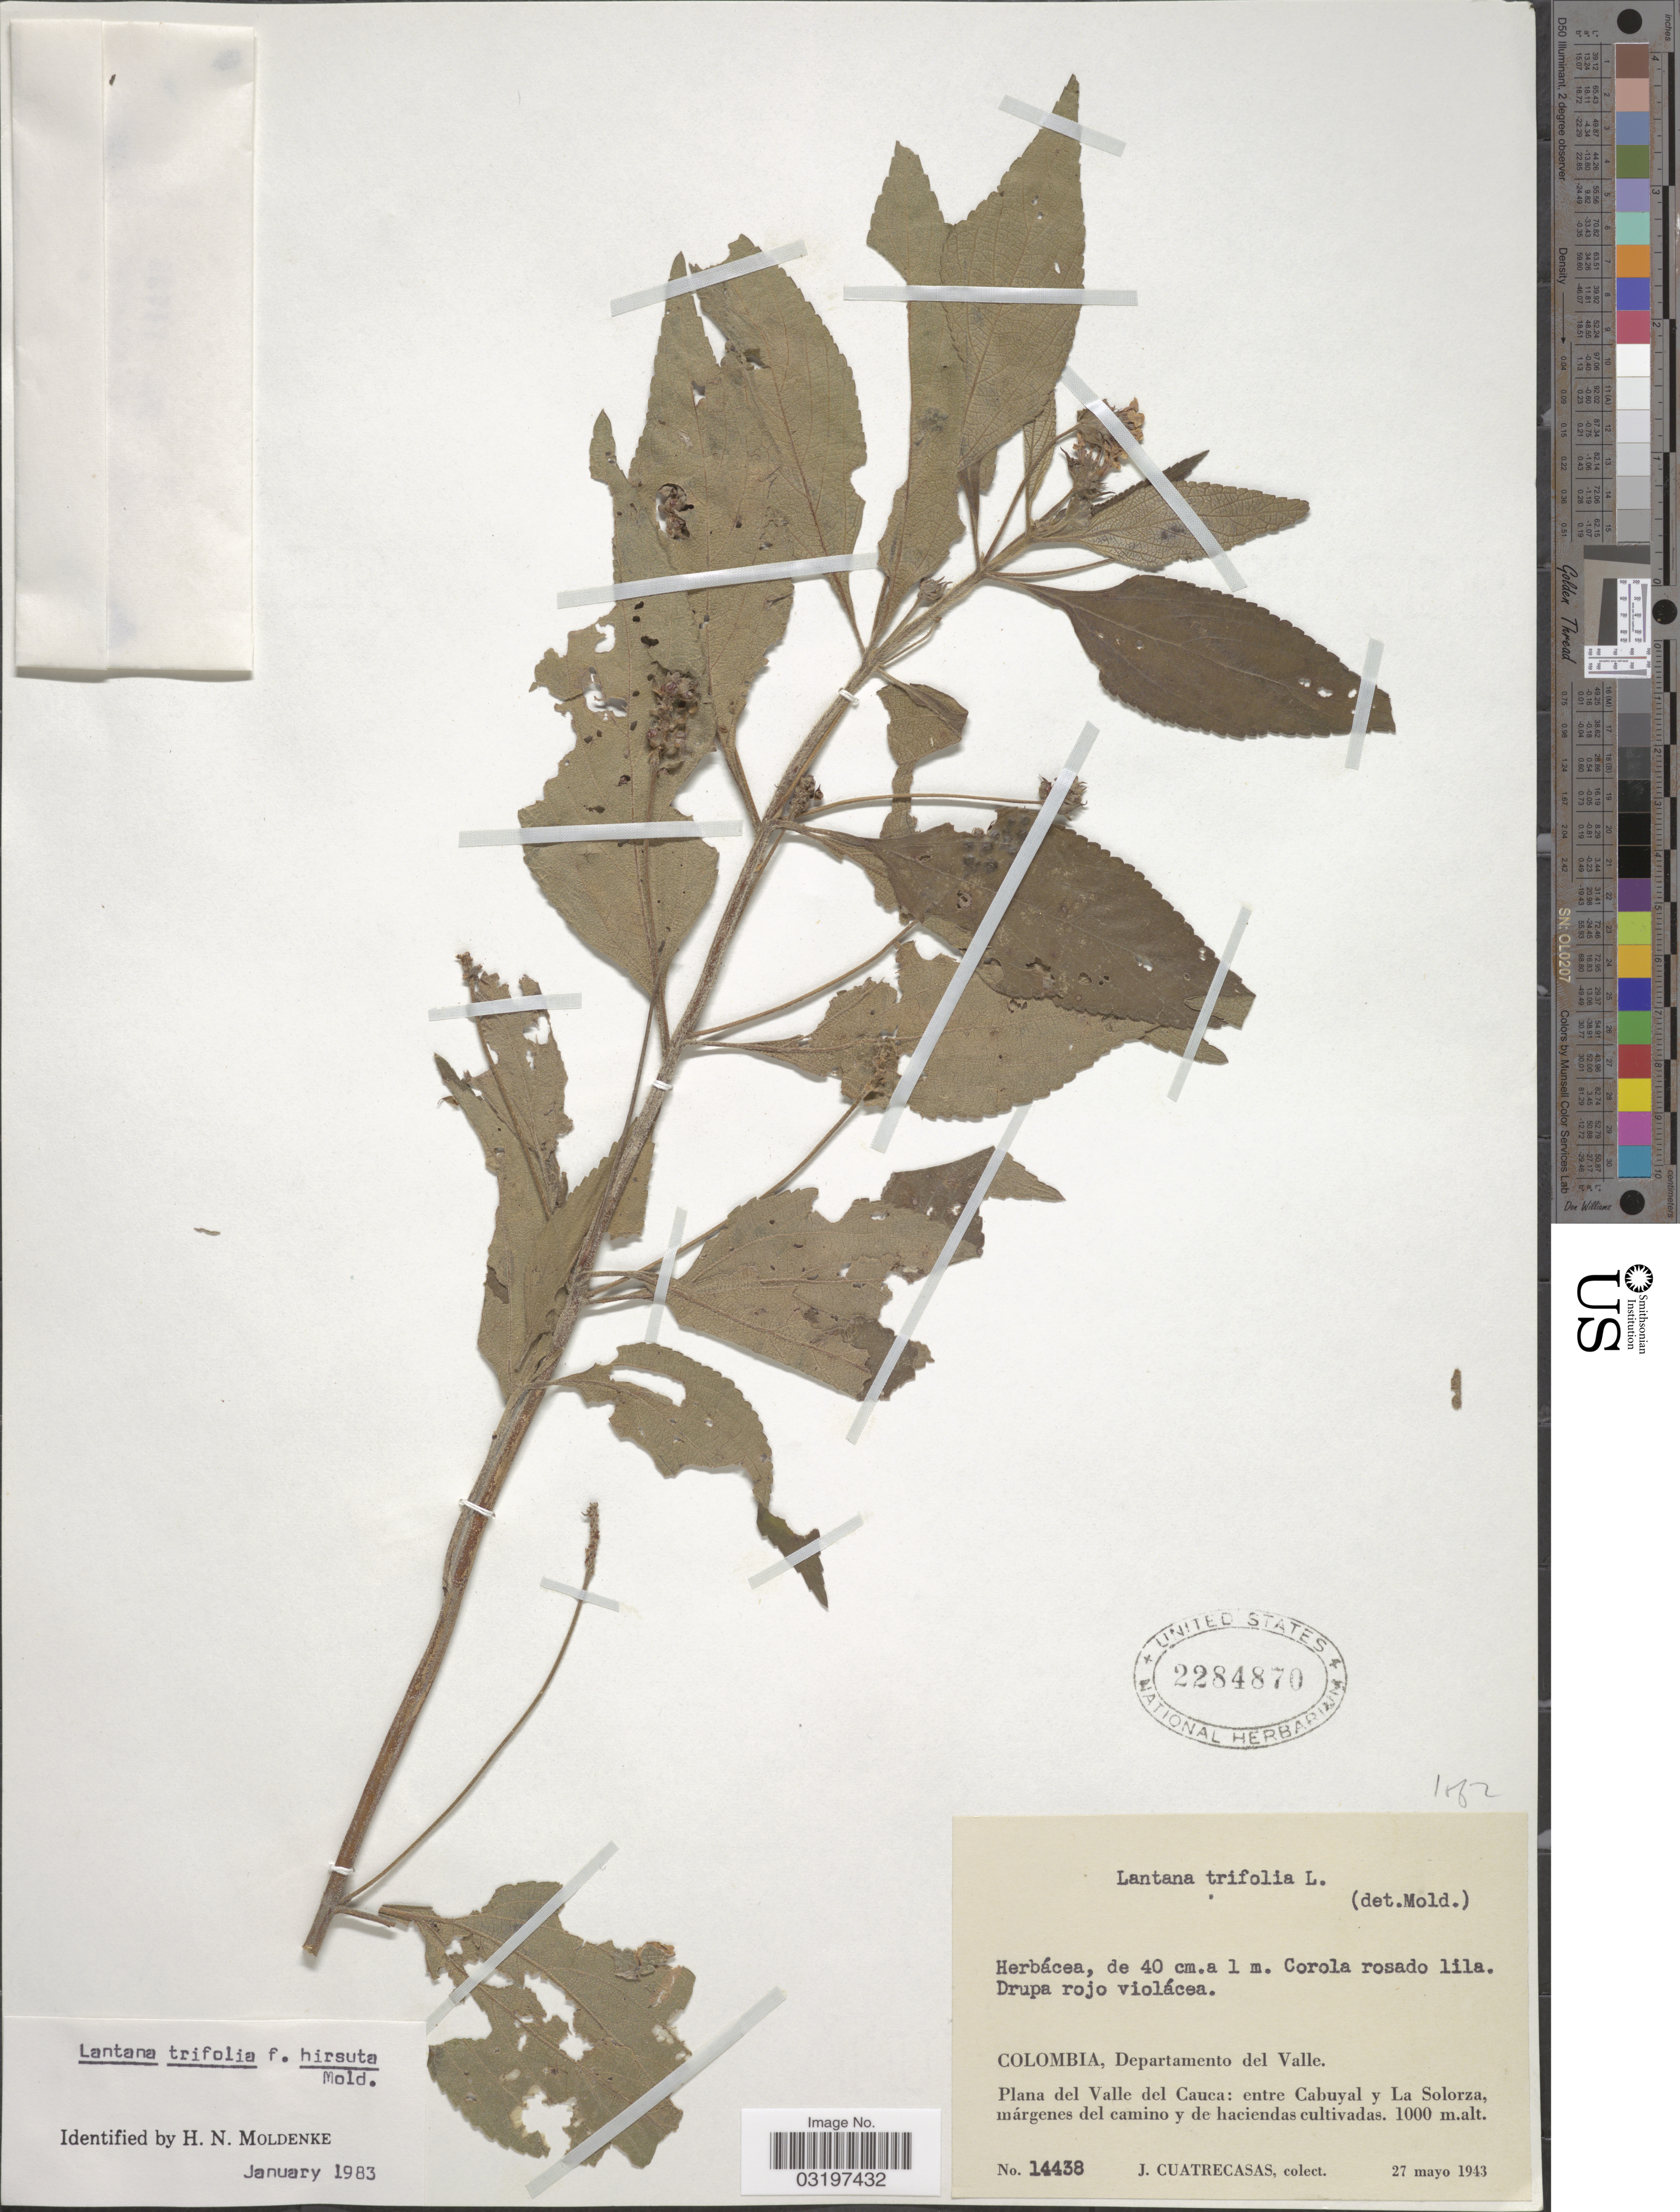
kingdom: Plantae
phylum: Tracheophyta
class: Magnoliopsida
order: Lamiales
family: Verbenaceae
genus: Lantana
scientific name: Lantana trifolia f. hirsuta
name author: Moldenke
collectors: J. Cuatrecasas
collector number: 14438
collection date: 1943-05-27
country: Colombia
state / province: Valle del Cauca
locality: Departamento del Valle. Plana del Valle del Cauca: entre Cabuyal y La Solorza.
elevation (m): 1000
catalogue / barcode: US 2284870